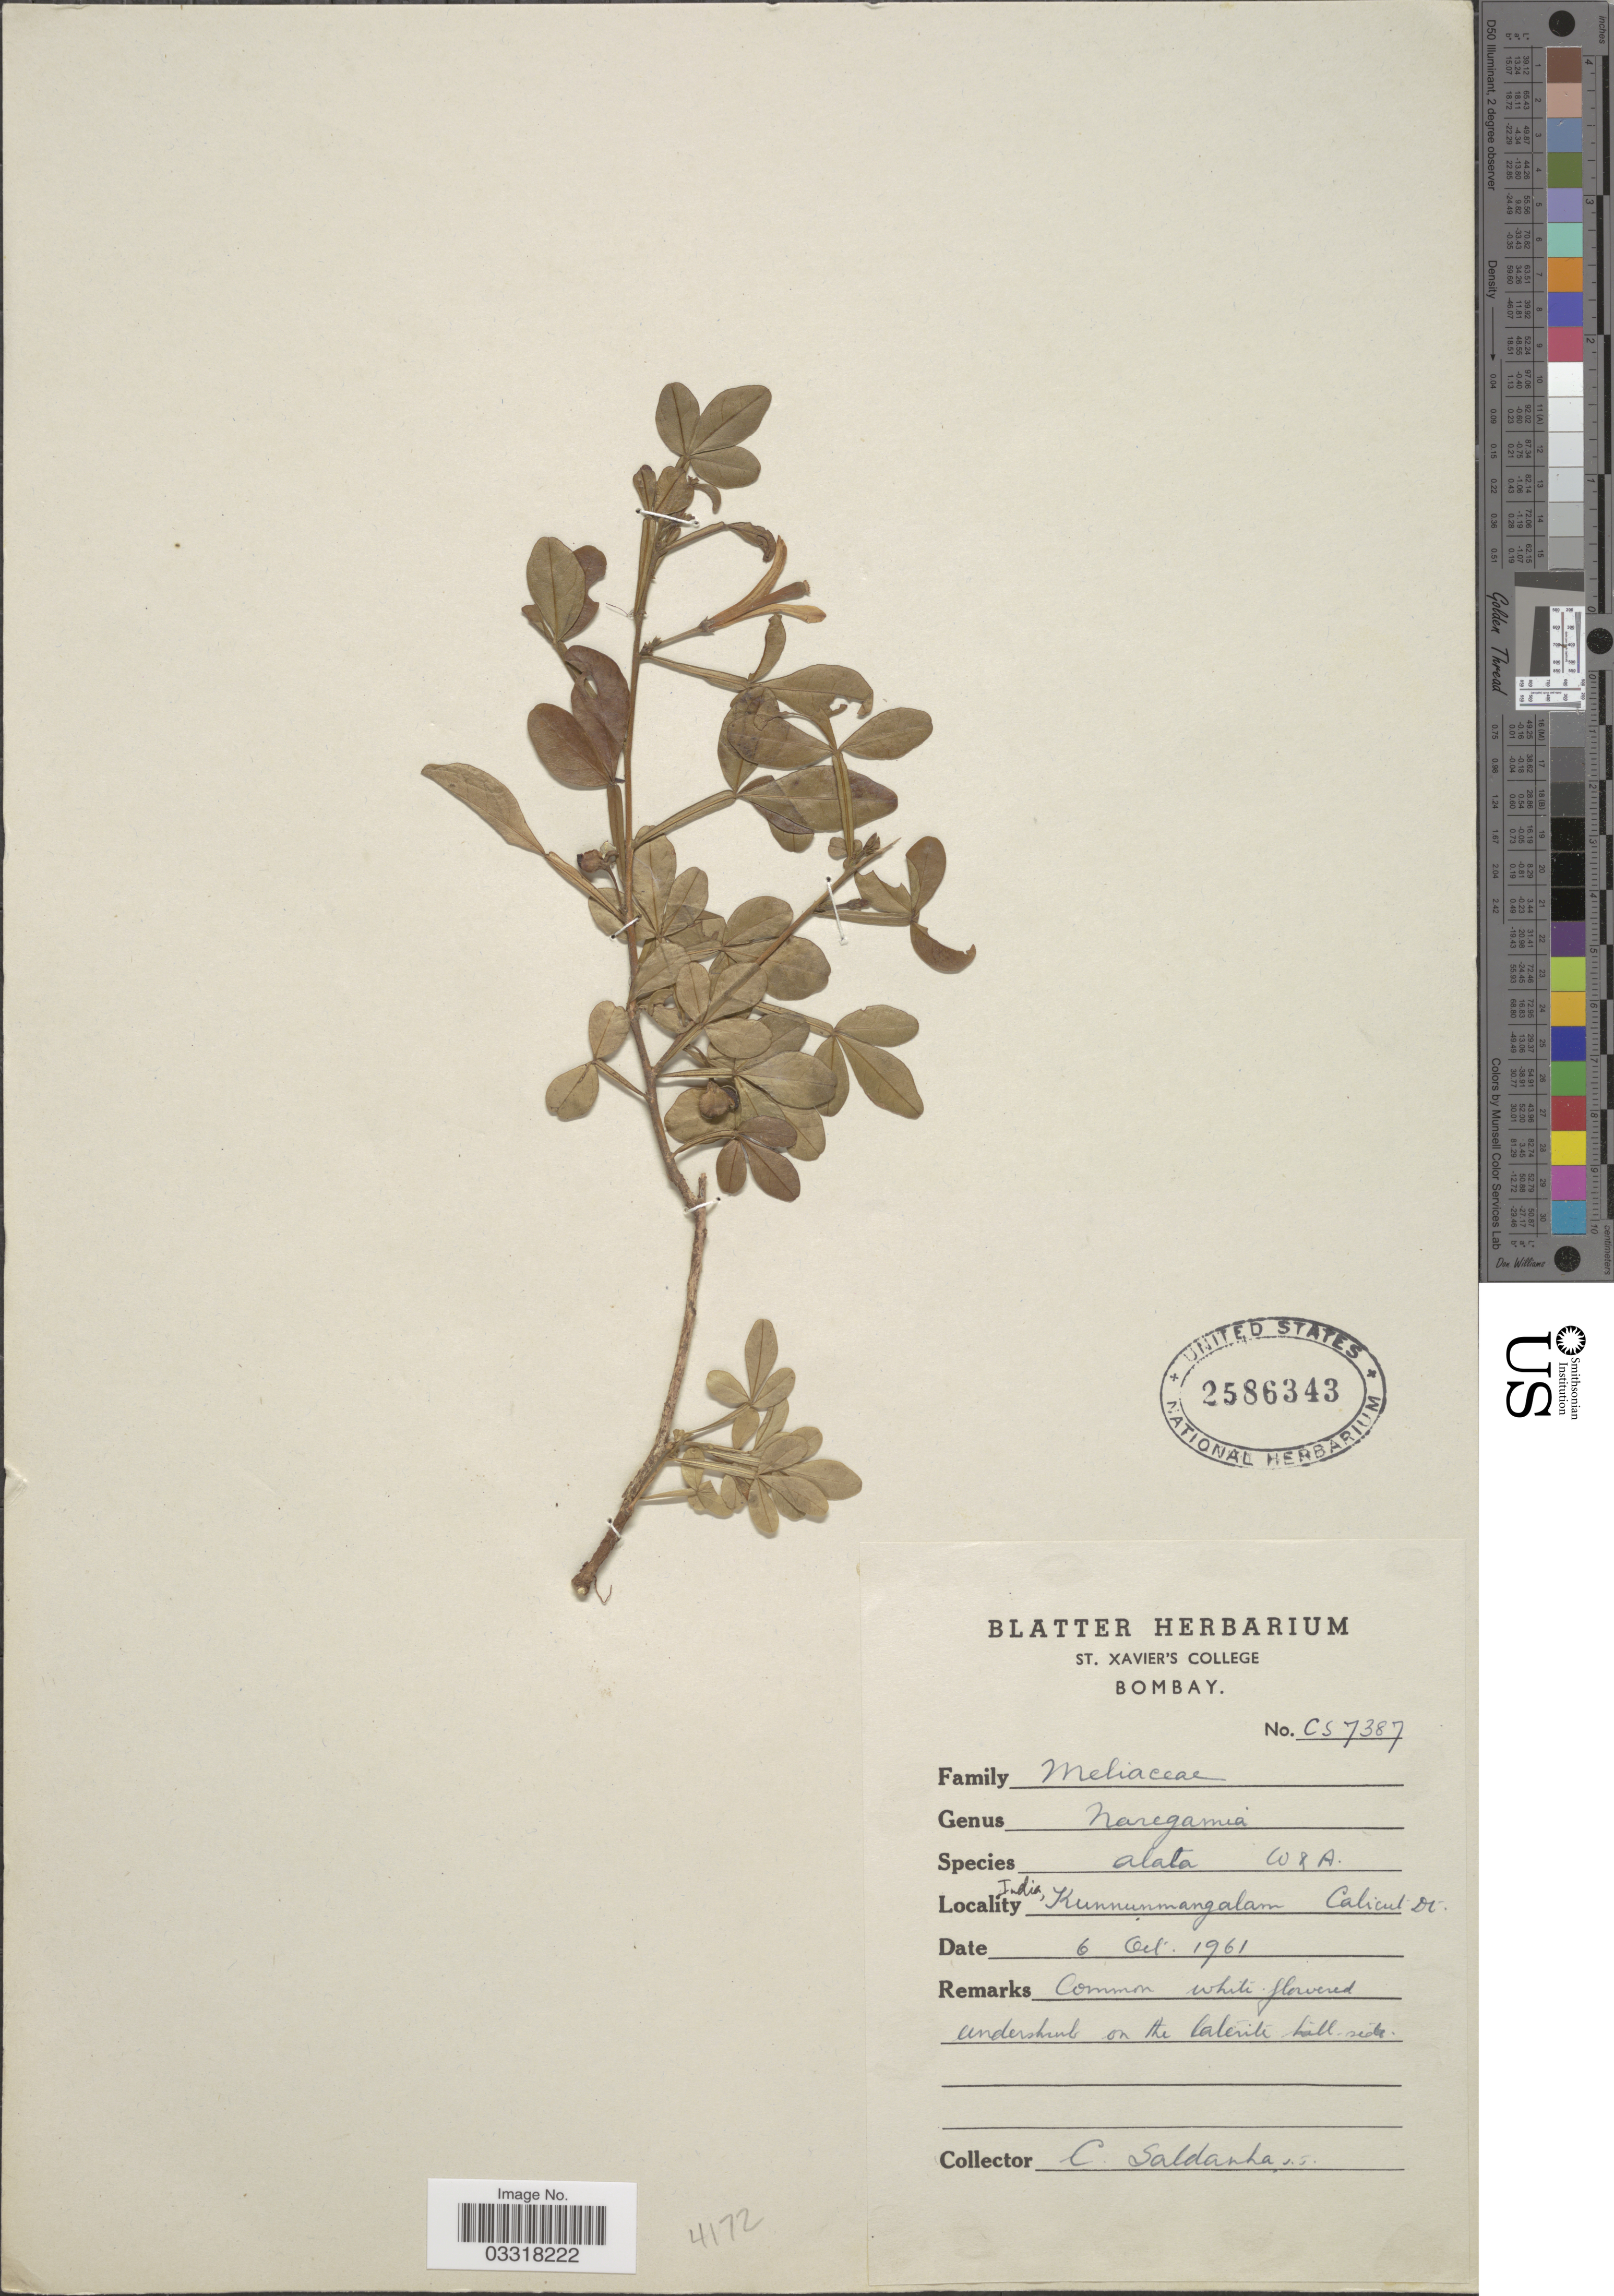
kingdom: Plantae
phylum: Tracheophyta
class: Magnoliopsida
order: Sapindales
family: Meliaceae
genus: Naregamia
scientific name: Naregamia alata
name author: Wight & Arn.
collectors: C. Saldanha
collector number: CS7387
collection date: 1961-10-06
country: India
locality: Kunnunmangalam Calicut Dt.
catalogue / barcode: US 2586343